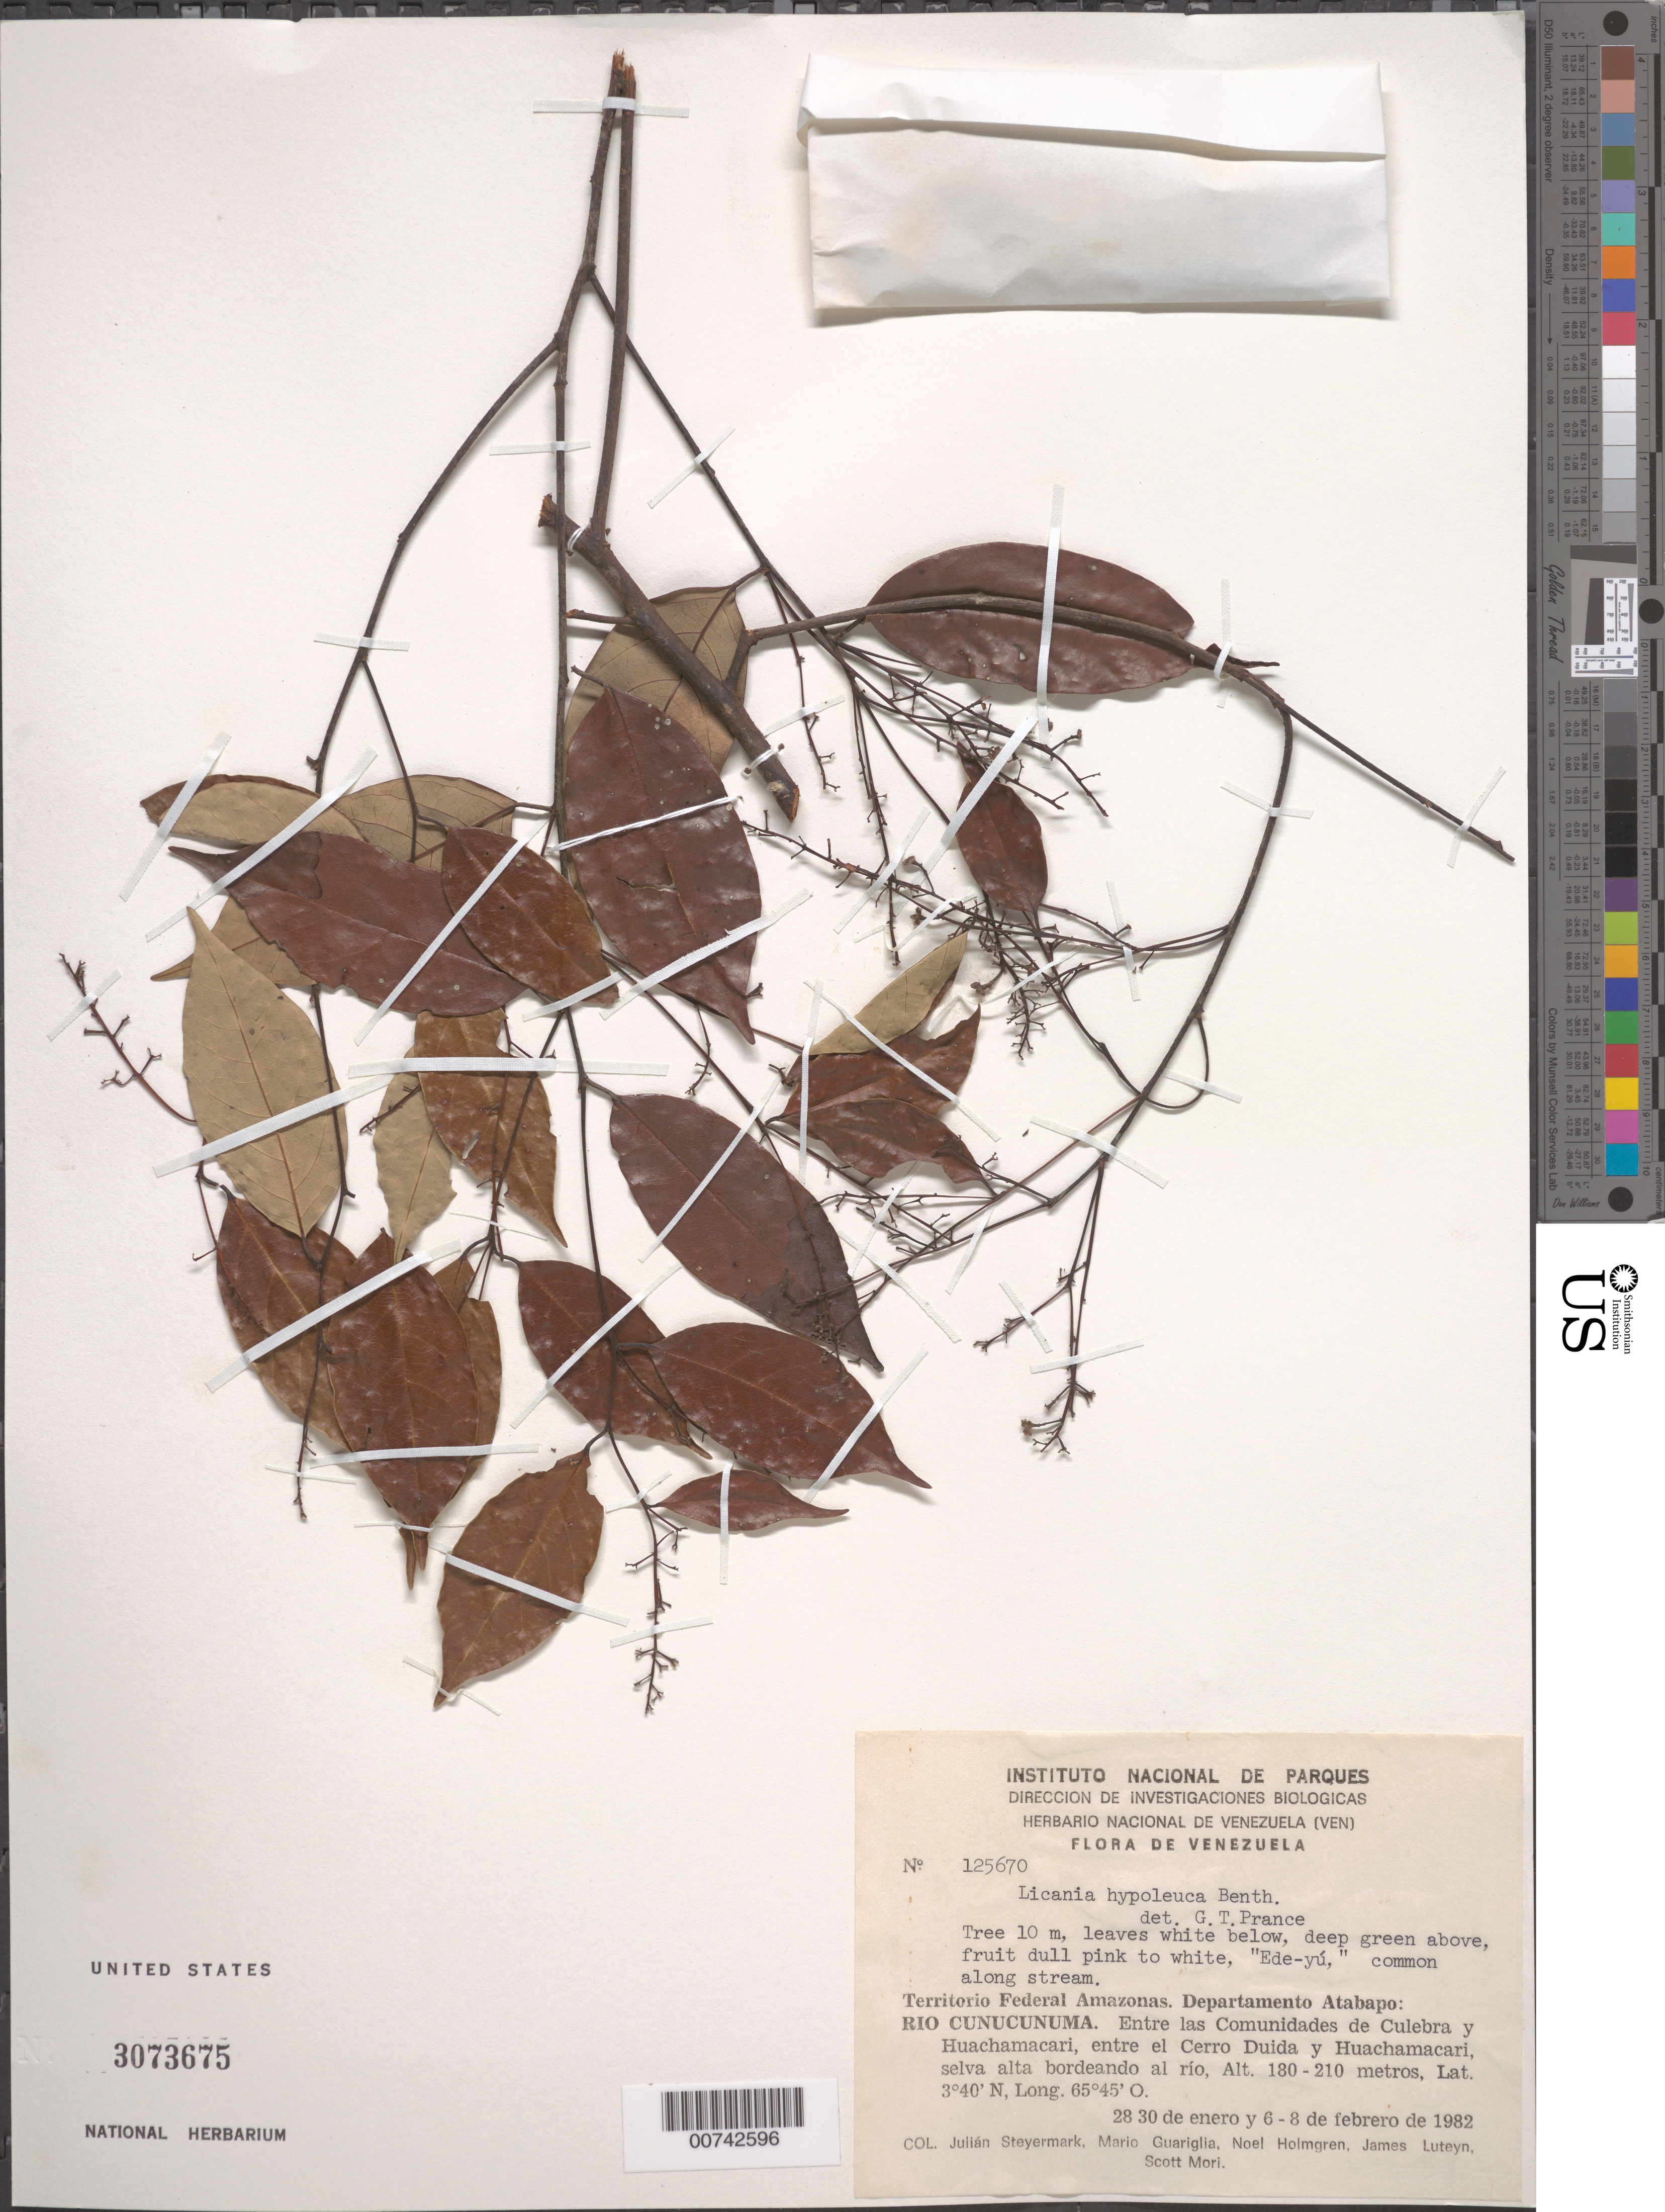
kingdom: Plantae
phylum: Tracheophyta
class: Magnoliopsida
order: Malpighiales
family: Chrysobalanaceae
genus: Licania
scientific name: Licania hypoleuca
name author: Benth.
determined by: Prance, G. T.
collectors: J. Steyermark, M. Guariglia P., N. H. Holmgren, J. L. Luteyn & S. Mori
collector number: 125670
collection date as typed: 28-Jan-82 to 8-Feb-82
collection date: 1982-01-28/1982-02-08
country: Venezuela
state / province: Amazonas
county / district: Atabapo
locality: Río Cunucunuma, entre las Communidades de Culebra y Huachamacari, entre el Cerro Duida y Huachamacari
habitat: Forest along river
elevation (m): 180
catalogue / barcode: US 3073675